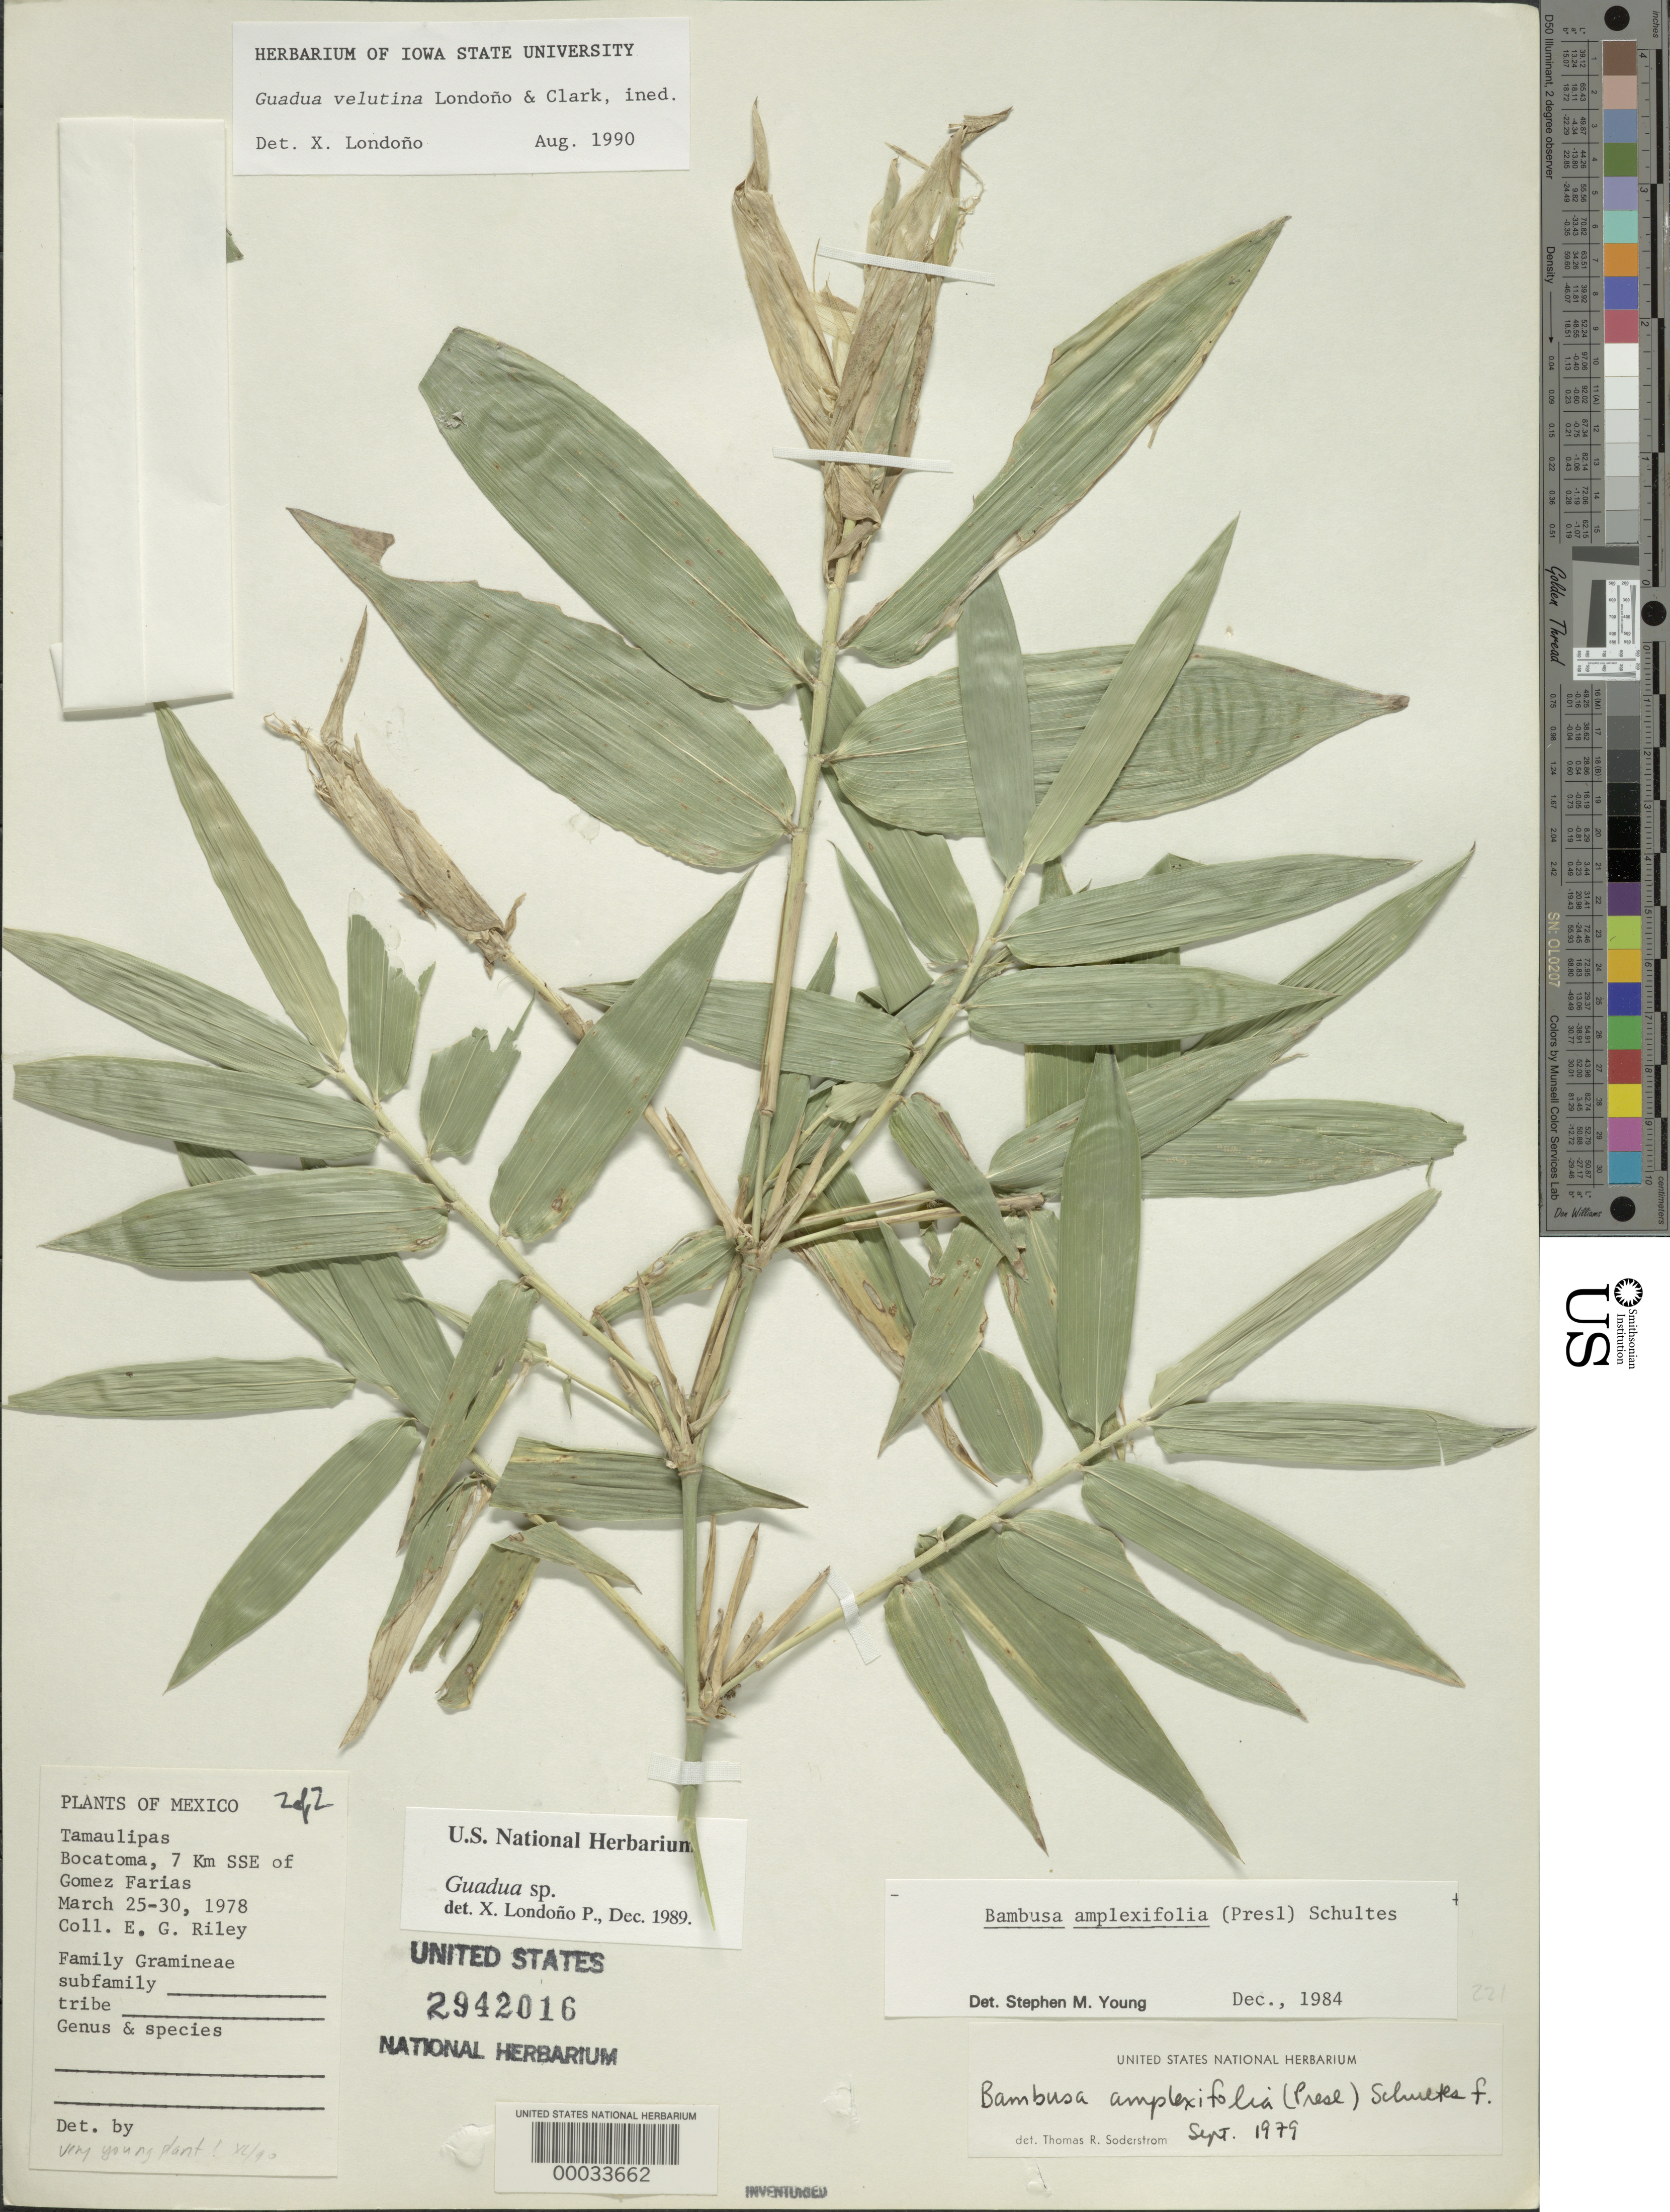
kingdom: Plantae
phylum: Tracheophyta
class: Liliopsida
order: Poales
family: Poaceae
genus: Guadua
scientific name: Guadua velutina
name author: Londoño & L.G. Clark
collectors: E. G. Riley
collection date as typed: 25 Mar 1978 to 30 Mar 1978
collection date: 1978-03-25/1978-03-30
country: Mexico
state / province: Tamaulipas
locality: Bocatoma 7 km SSE of Gomez Farias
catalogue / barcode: US 2942016